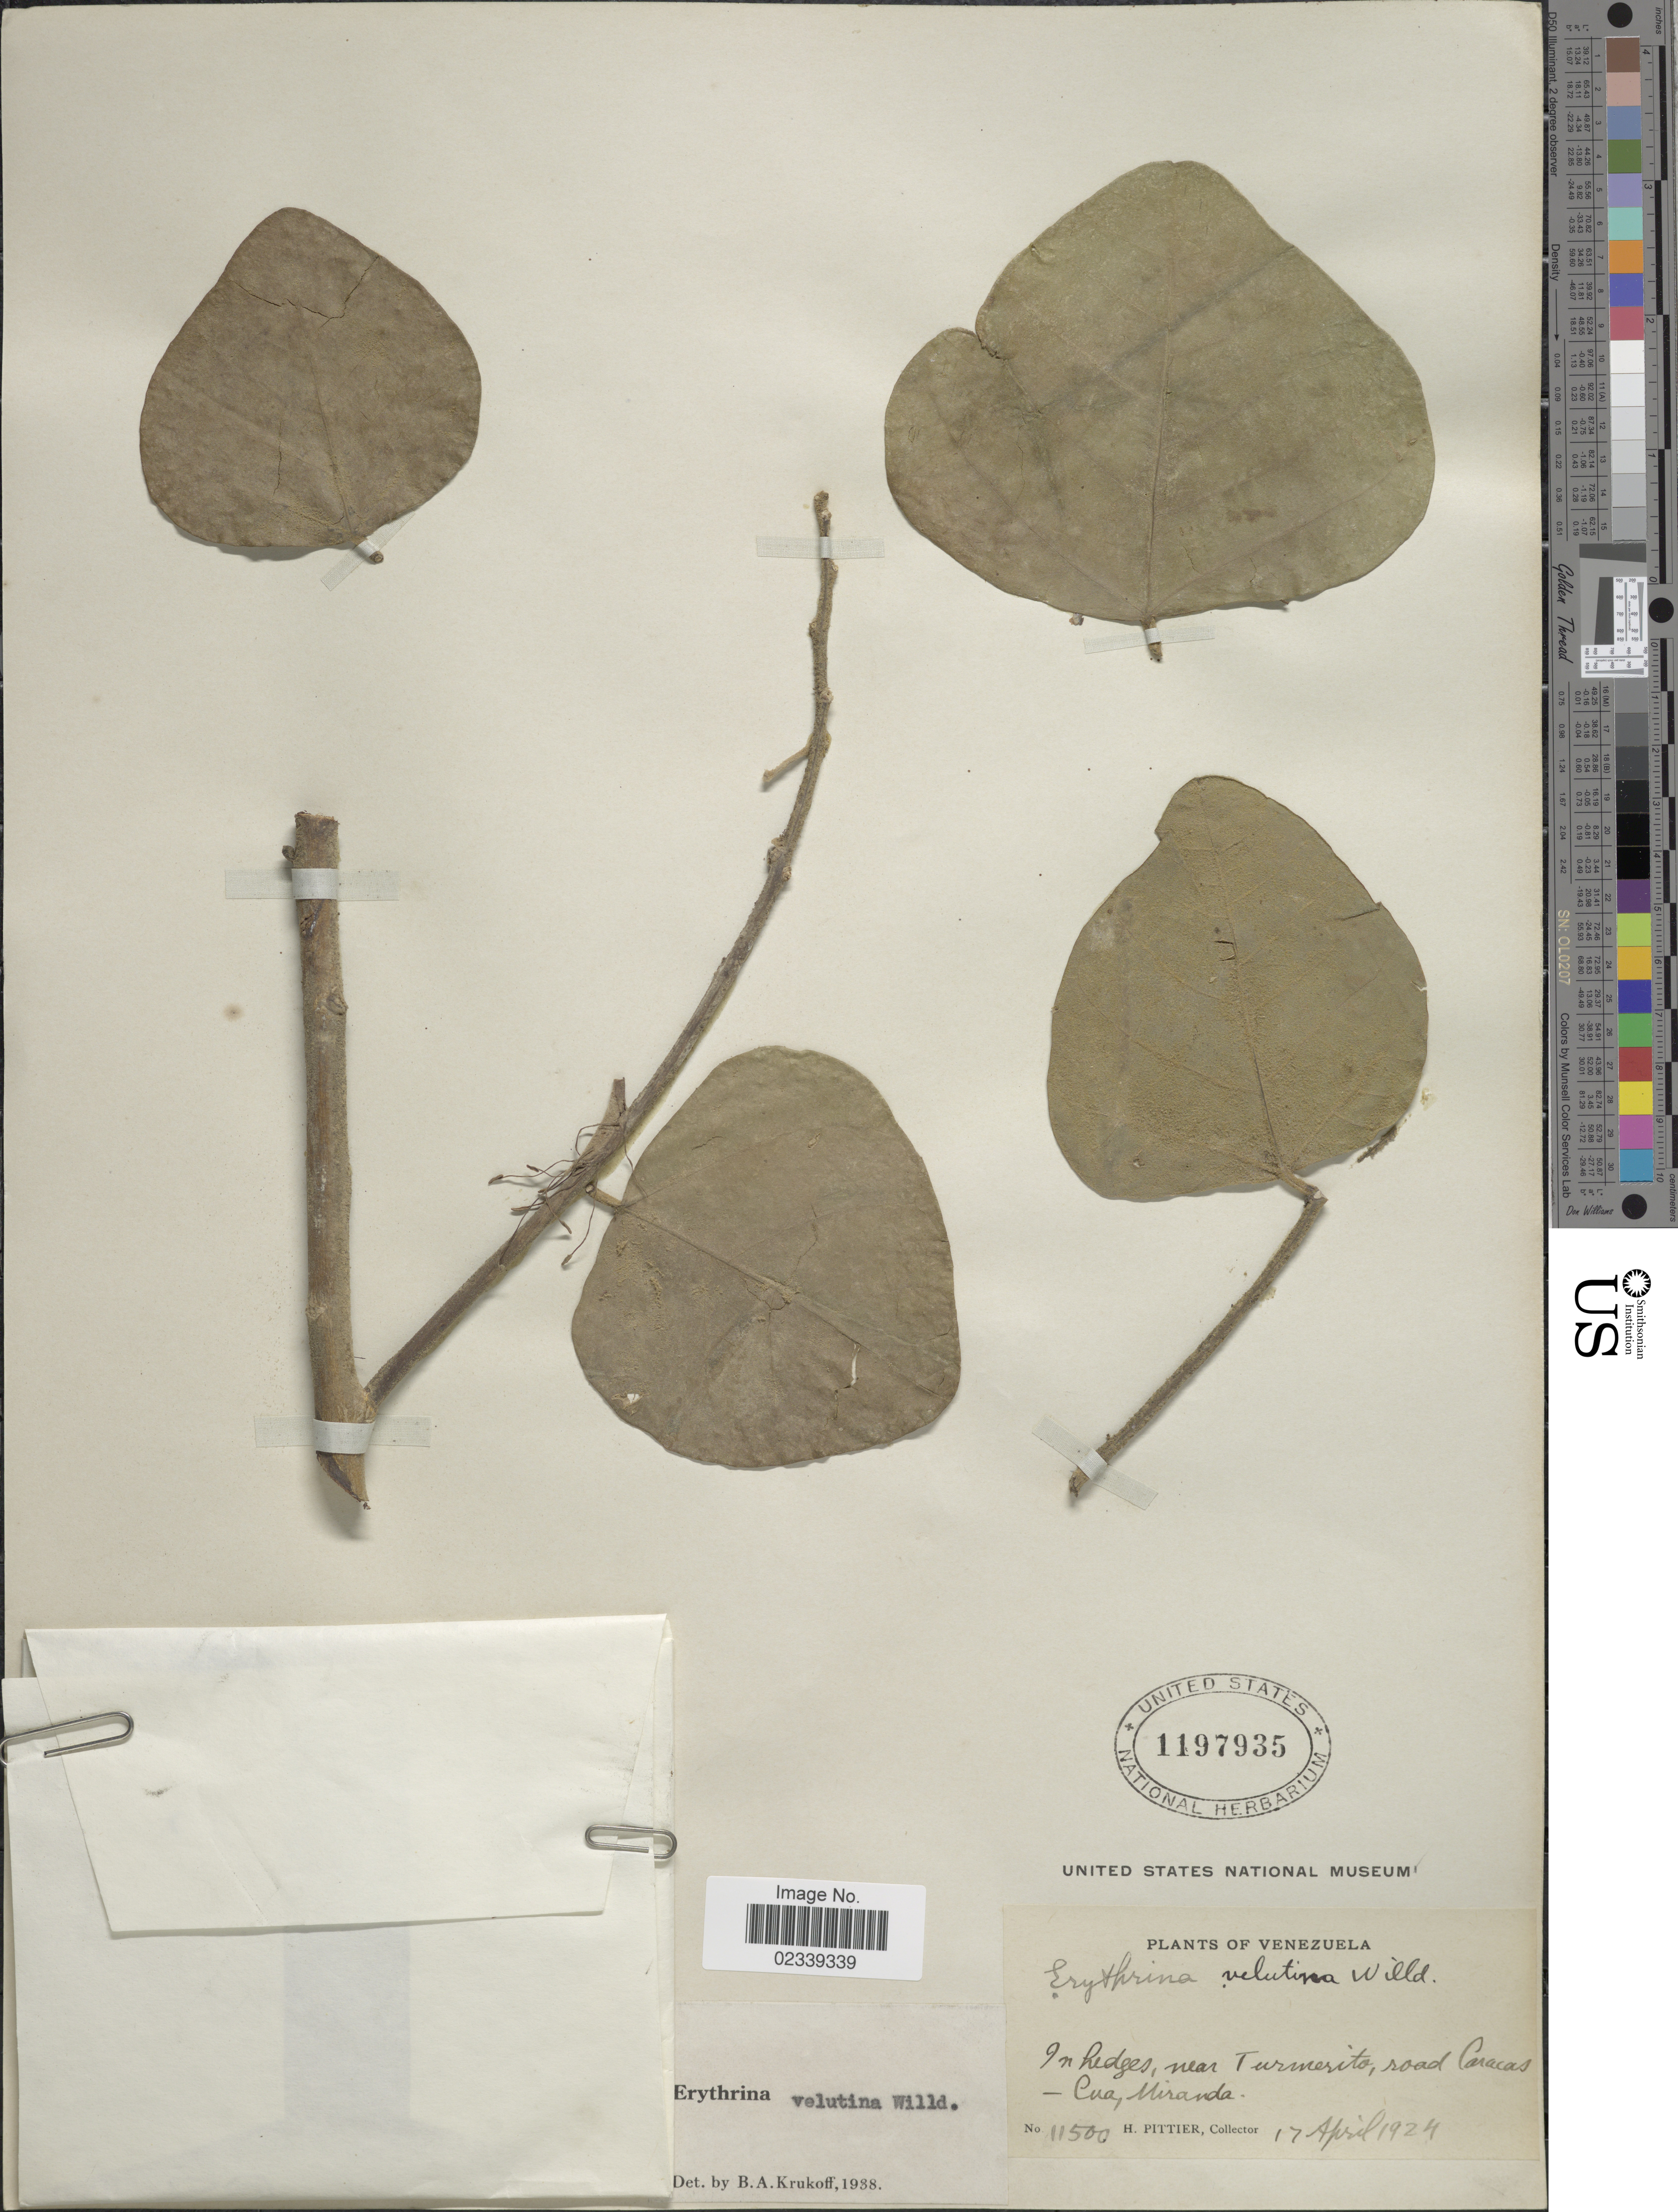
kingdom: Plantae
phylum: Tracheophyta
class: Magnoliopsida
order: Fabales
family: Fabaceae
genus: Erythrina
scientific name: Erythrina velutina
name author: Willd.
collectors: H. F. Pittier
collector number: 11500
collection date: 1924-04-17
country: Venezuela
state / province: Miranda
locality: In hedges, near Turmerito, road Caracas-Cua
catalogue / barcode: US 119735